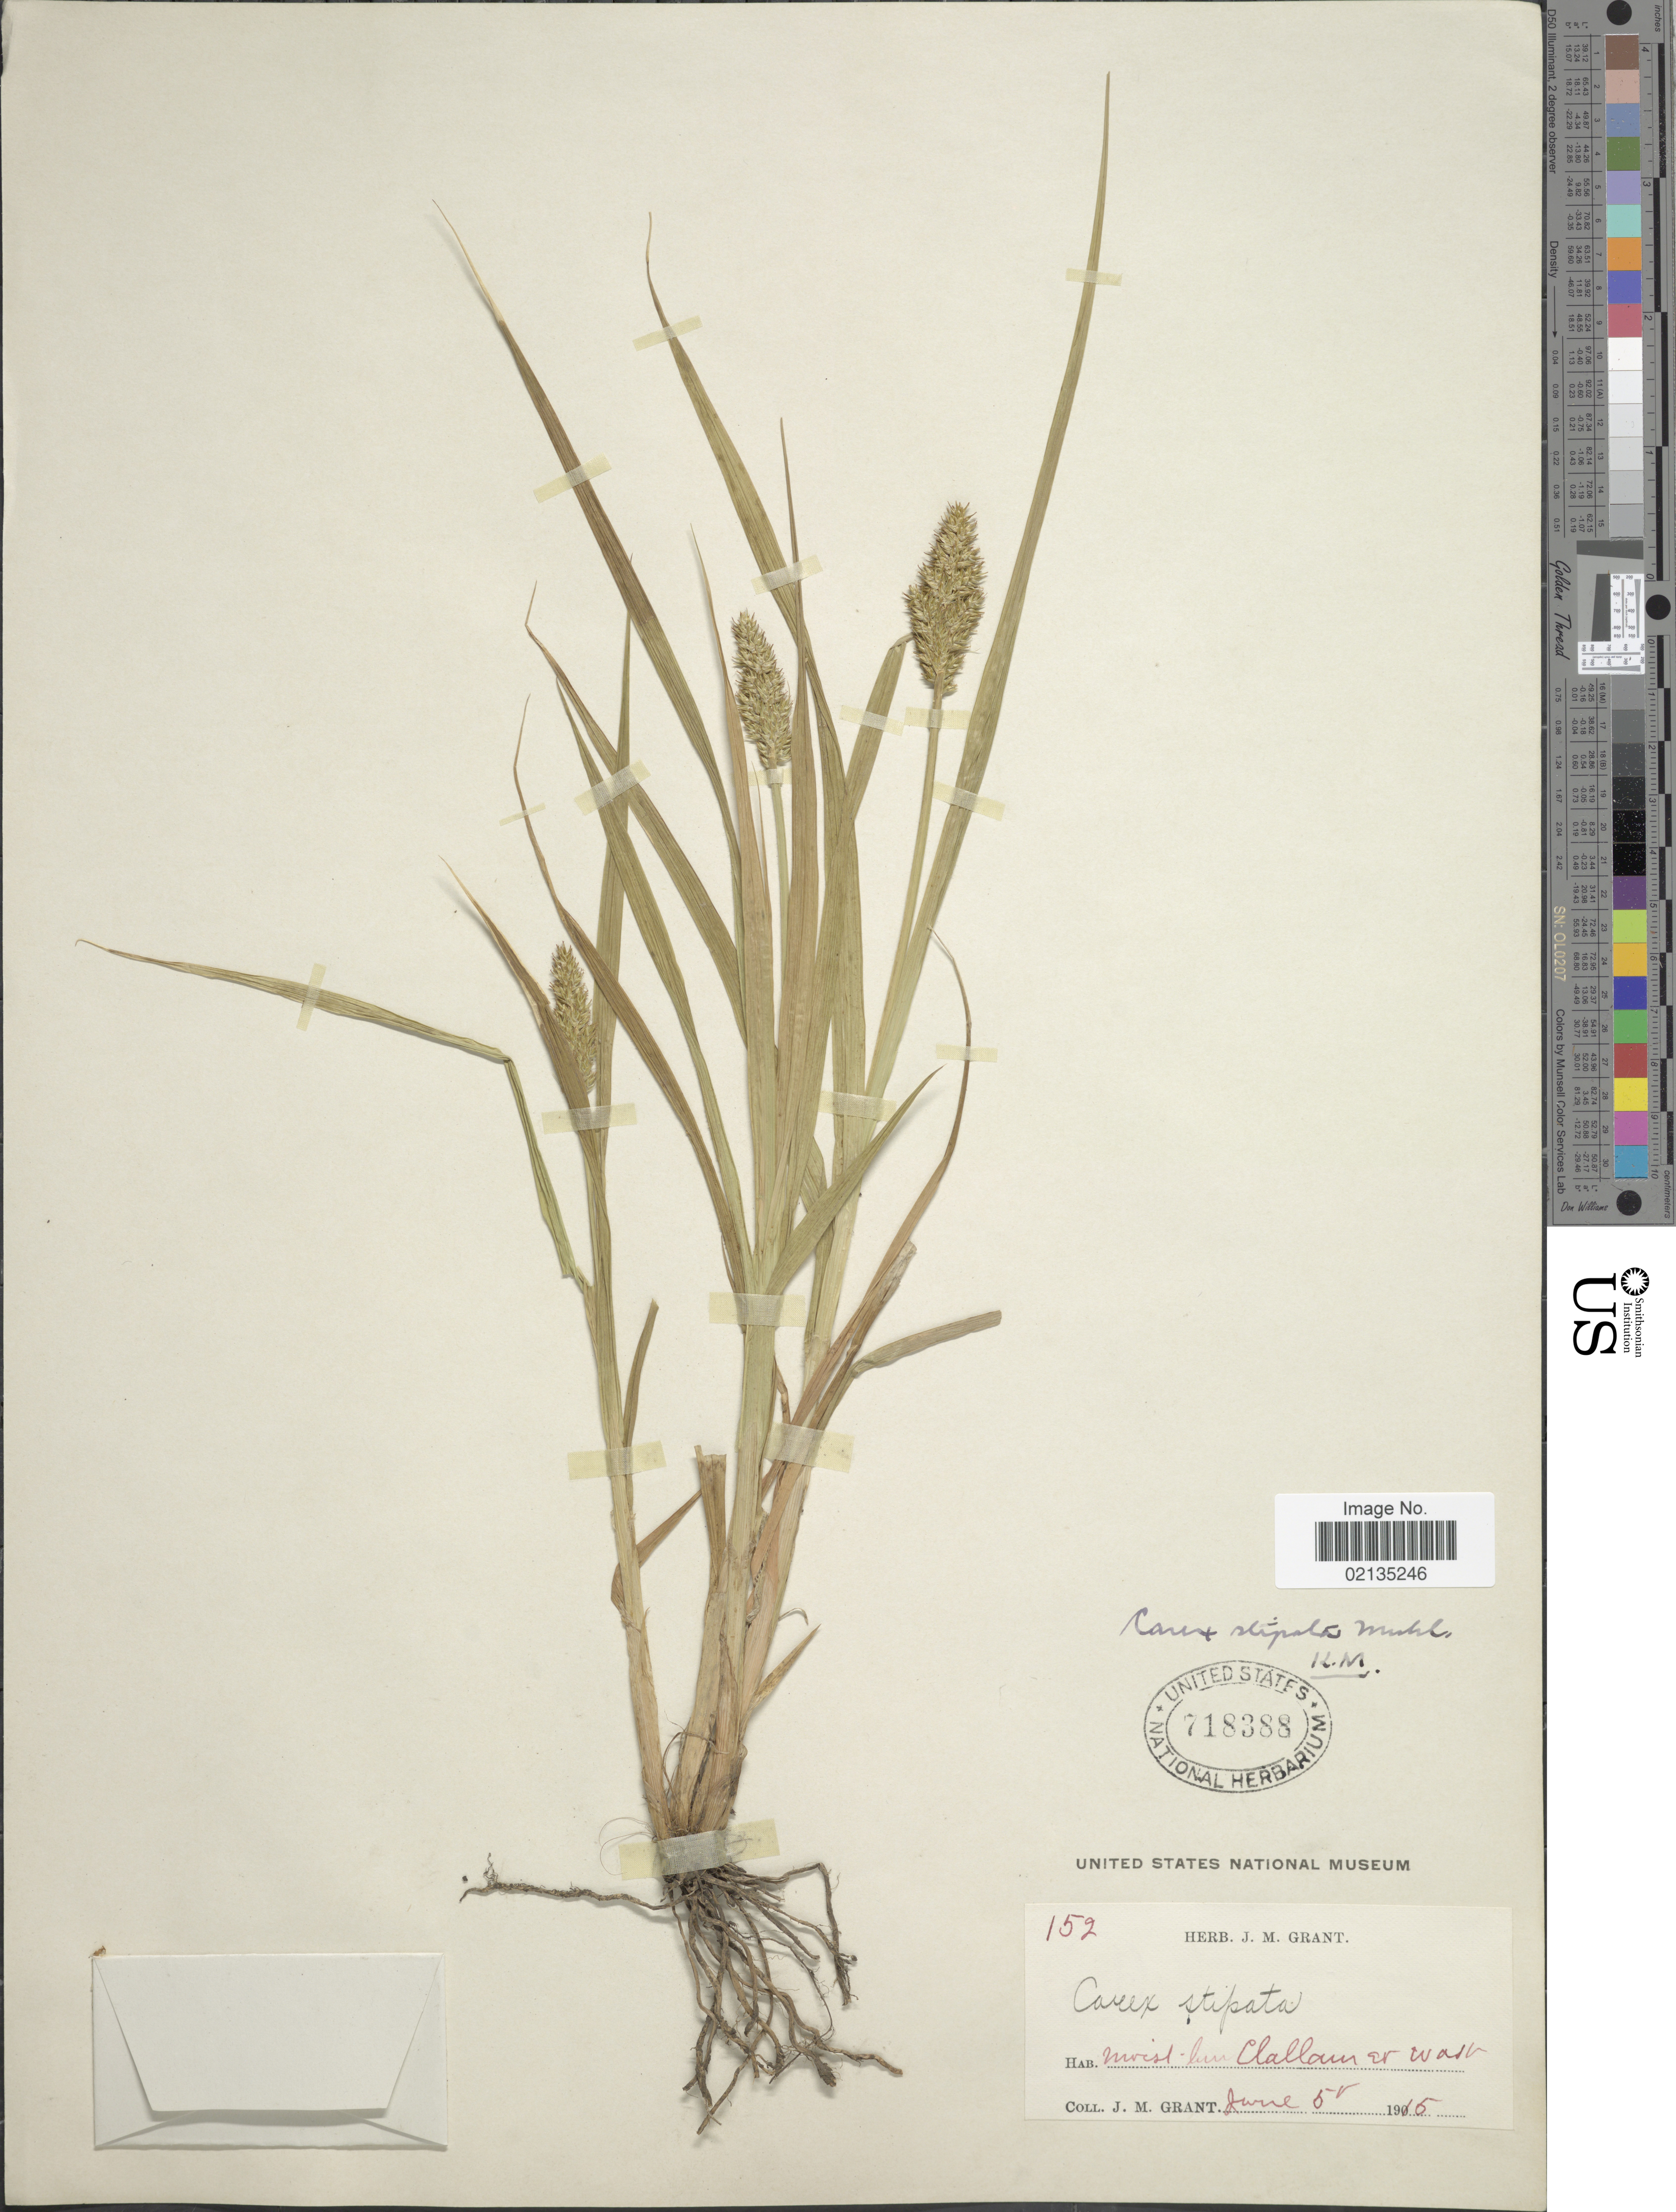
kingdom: Plantae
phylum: Tracheophyta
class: Liliopsida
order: Poales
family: Cyperaceae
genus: Carex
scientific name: Carex stipata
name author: Muhl. ex Willd.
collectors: J. M. Grant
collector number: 152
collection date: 1915-06-05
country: United States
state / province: Washington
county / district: Clallam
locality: Clallam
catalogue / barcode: US 718388